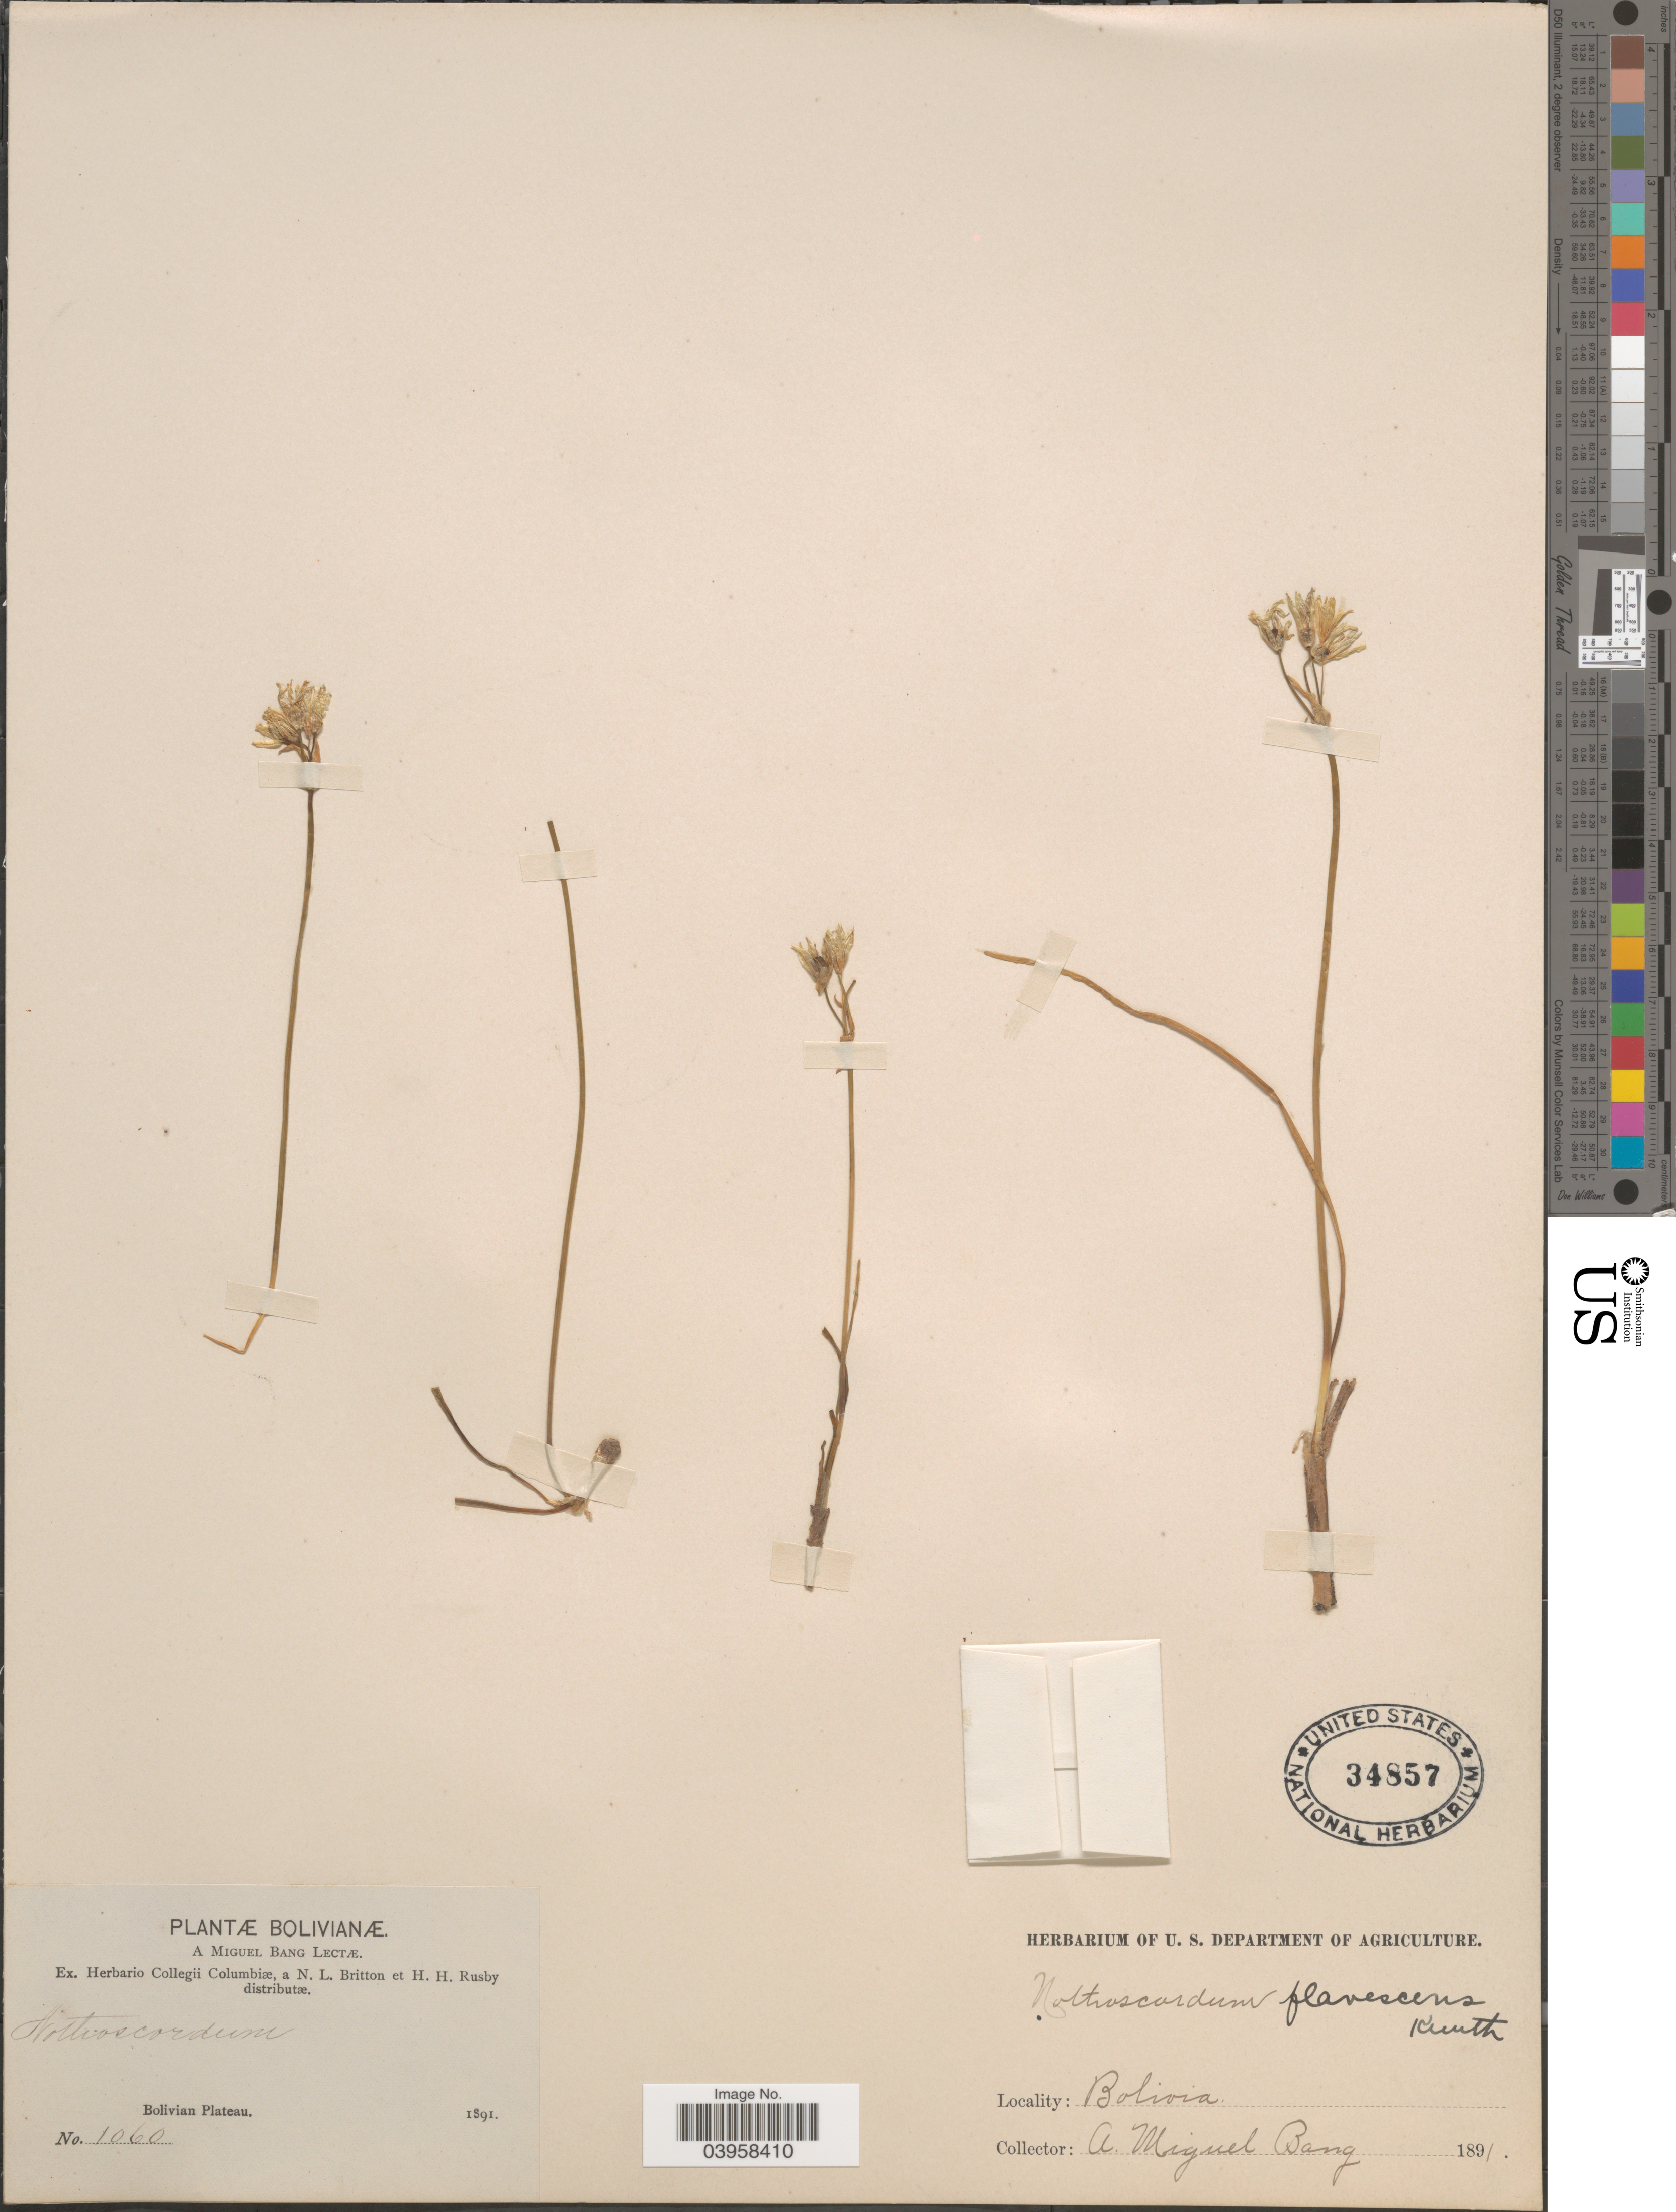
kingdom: Plantae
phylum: Tracheophyta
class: Liliopsida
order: Asparagales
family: Amaryllidaceae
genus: Nothoscordum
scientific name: Nothoscordum flavescens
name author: Kunth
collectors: M. Bang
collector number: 1060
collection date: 1891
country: Bolivia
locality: Bolivian Plateau.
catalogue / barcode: US 34857